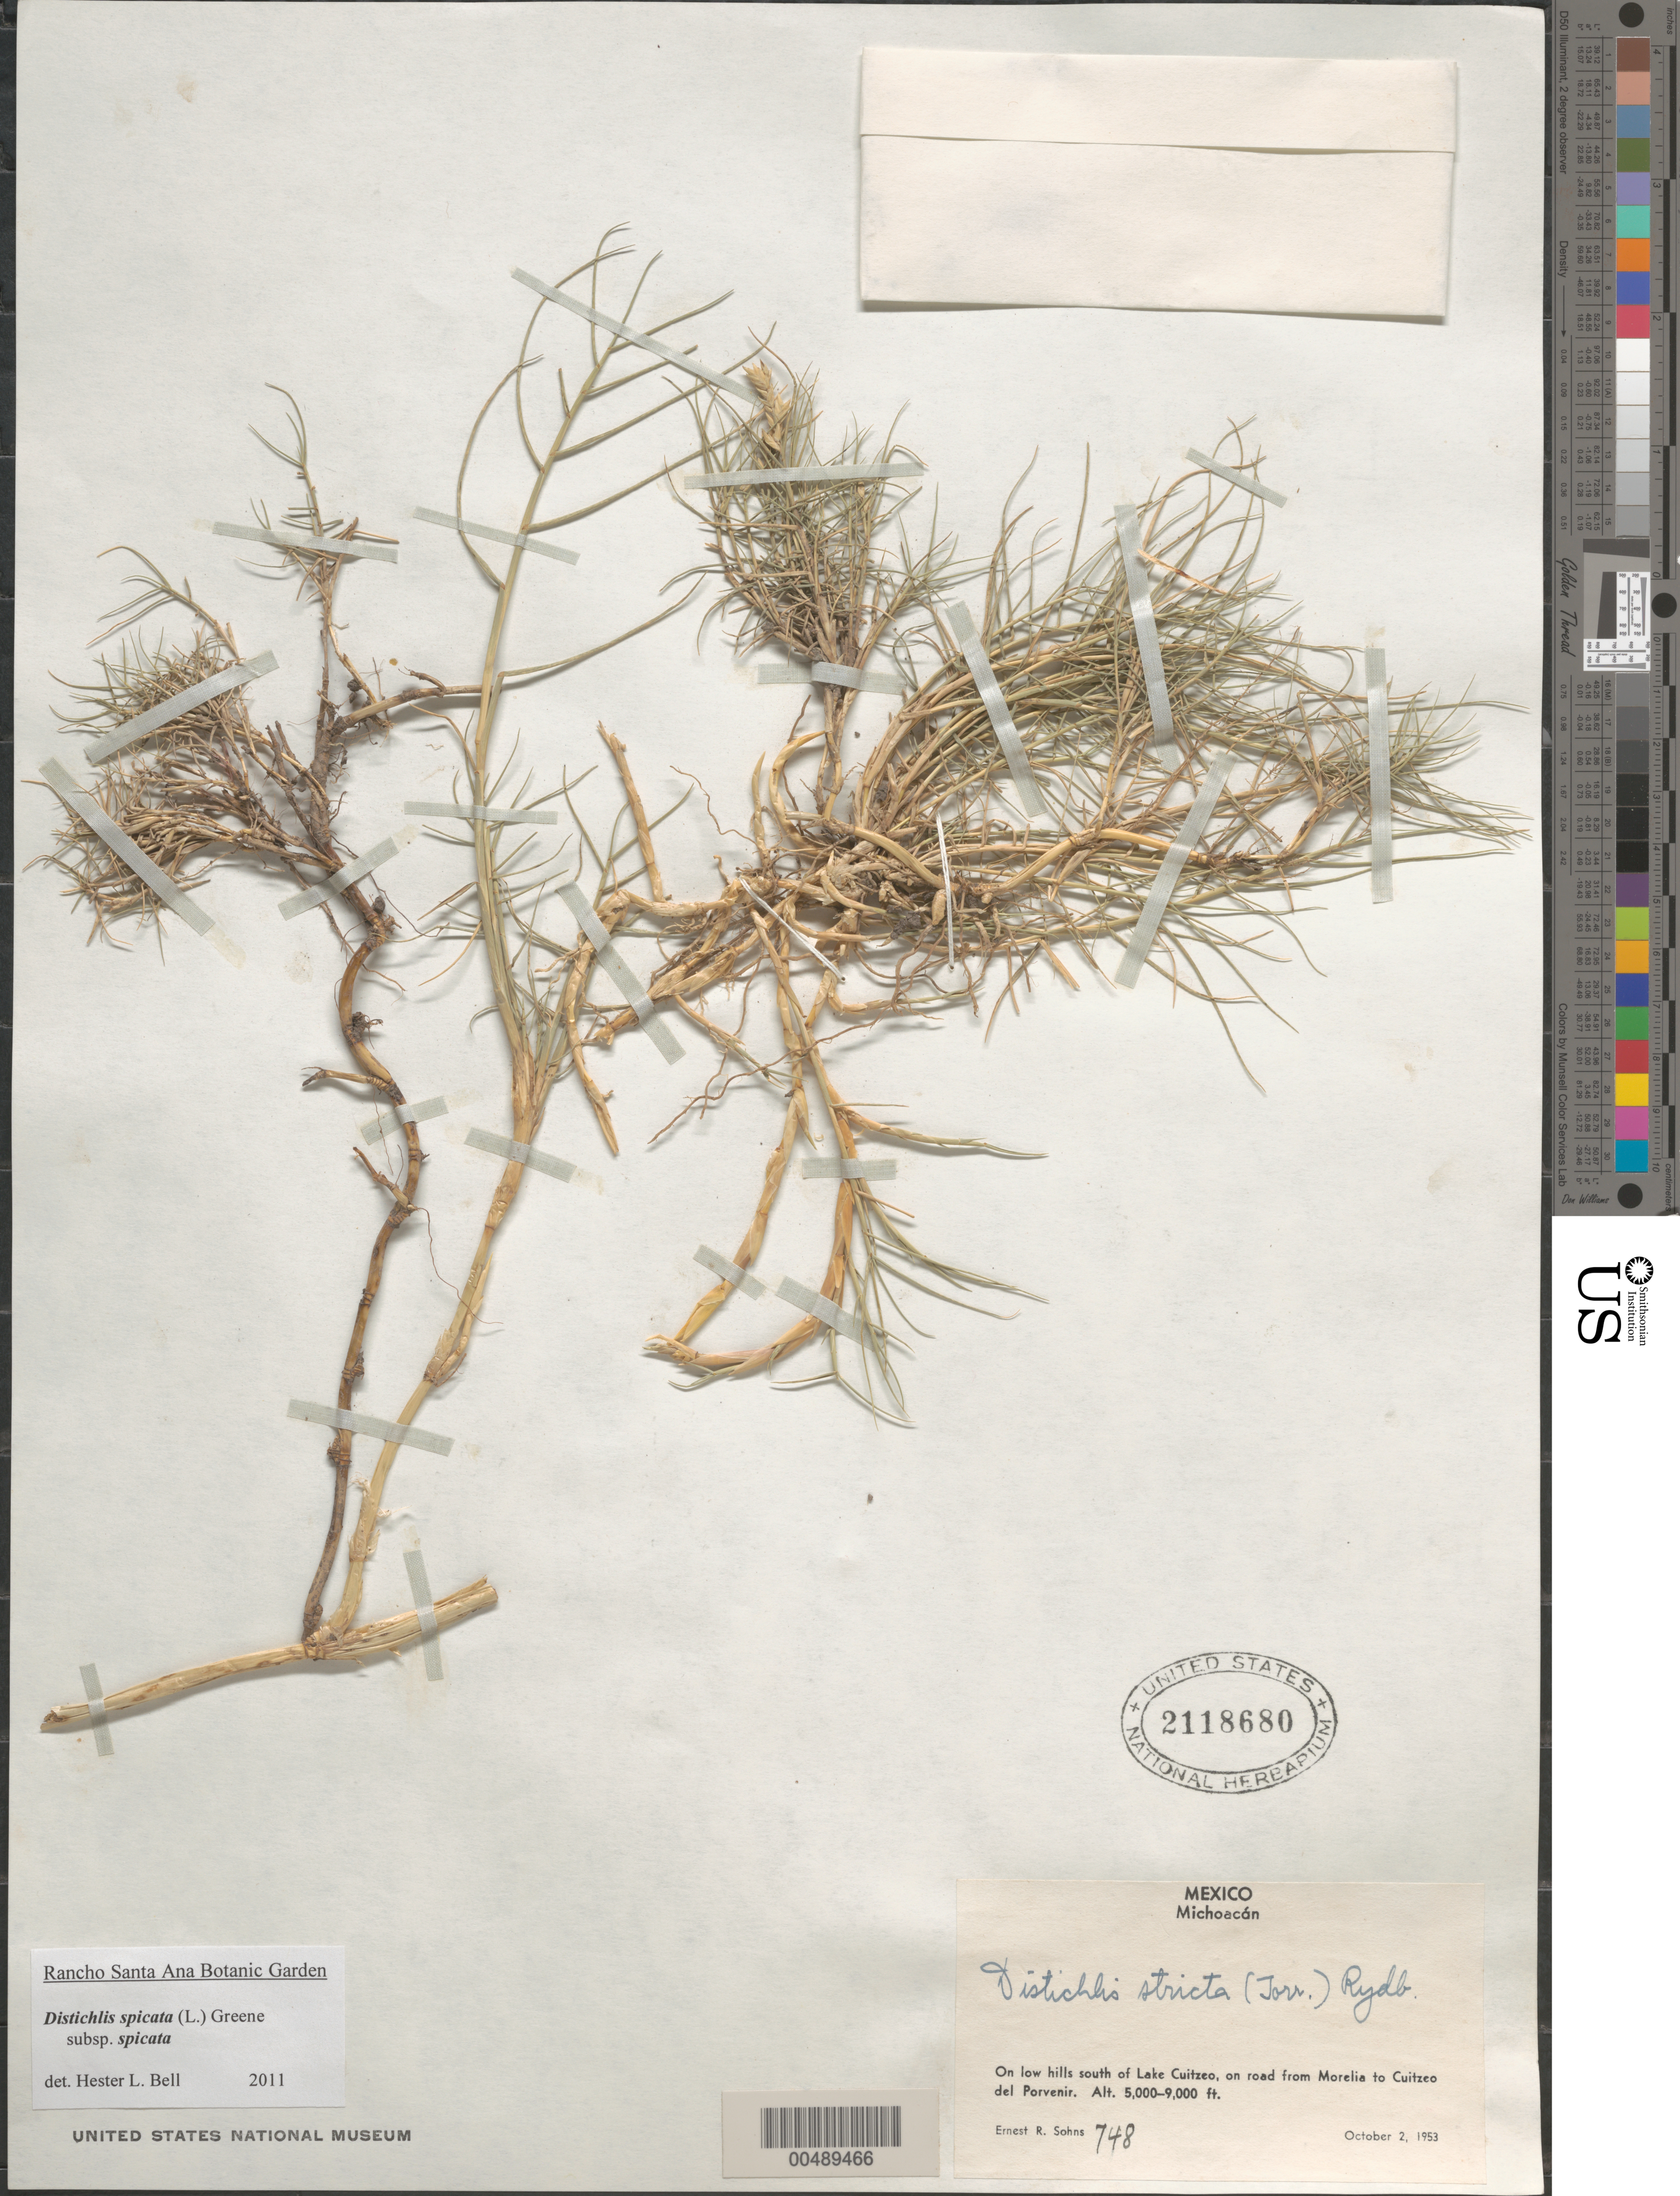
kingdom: Plantae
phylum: Tracheophyta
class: Liliopsida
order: Poales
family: Poaceae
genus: Distichlis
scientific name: Distichlis spicata subsp. spicata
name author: (L.) Greene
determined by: Bell, H. L.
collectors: E. R. Sohns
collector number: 748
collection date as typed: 2 Oct 1953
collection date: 1953-10-02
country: Mexico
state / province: Michoacán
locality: S of Lake Cuitzeo, on rd from Morelia to Cuitzeo del Porvenir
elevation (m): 1524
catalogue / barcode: US 2118680